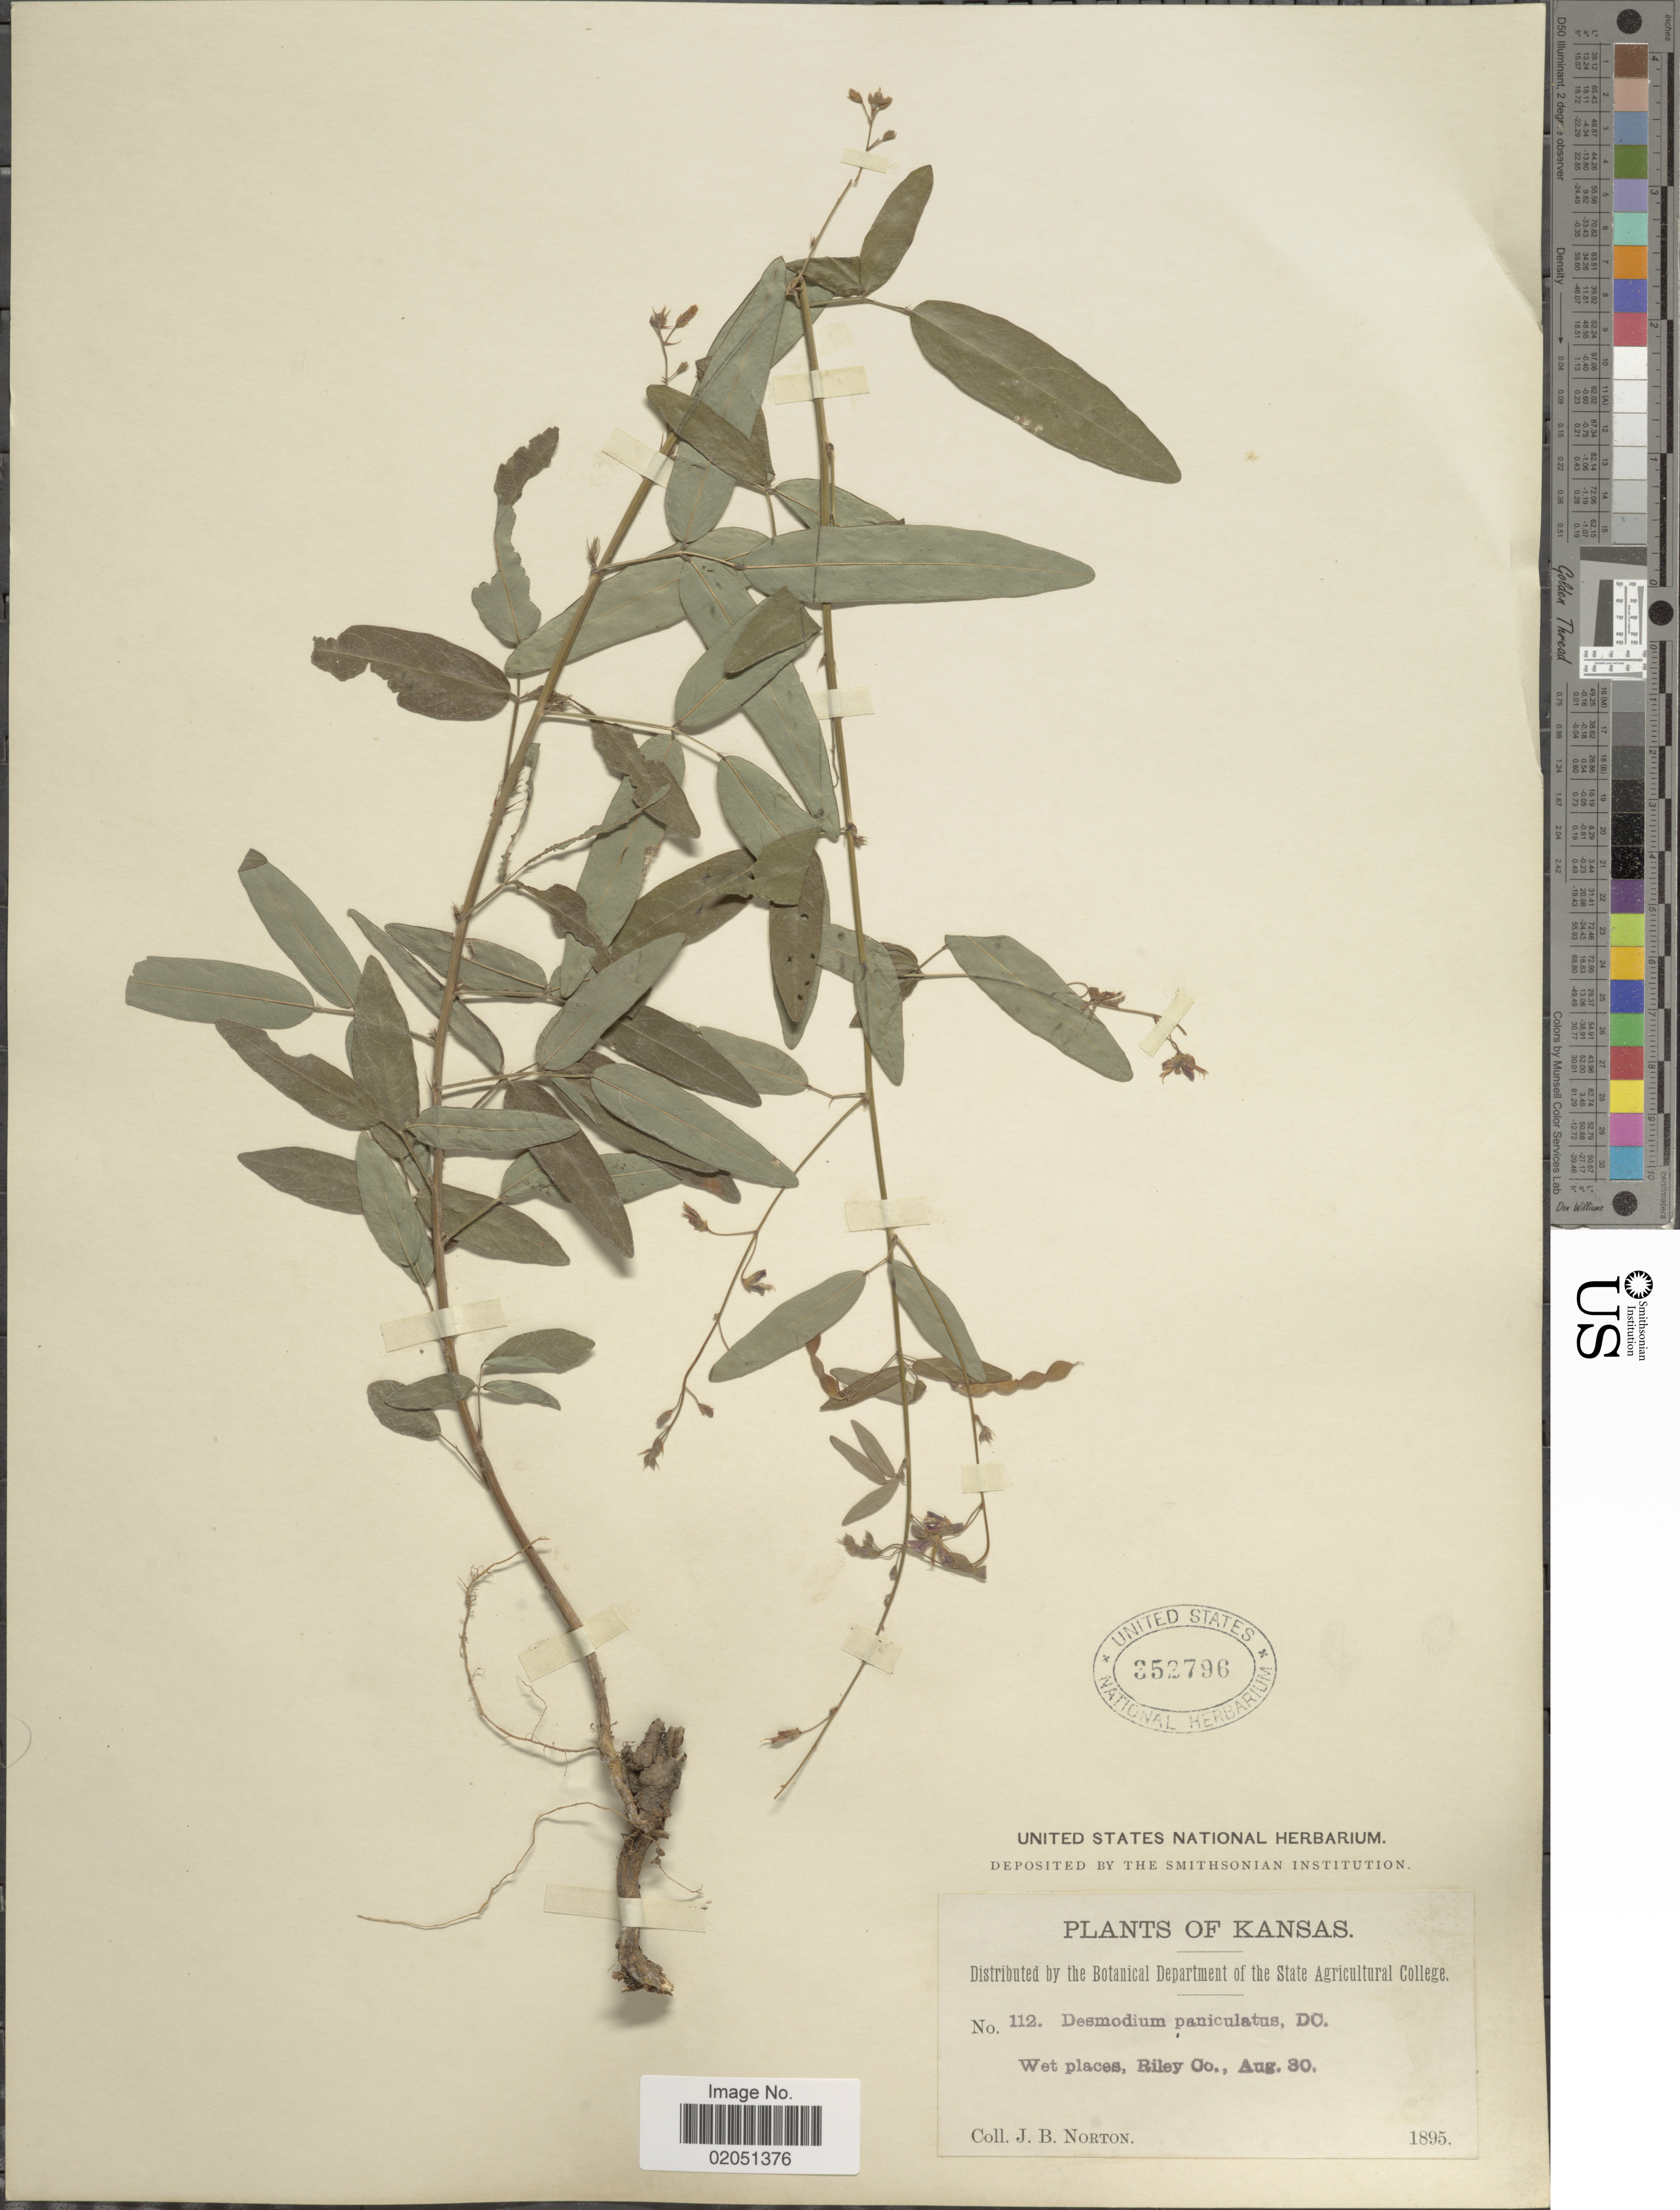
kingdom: Plantae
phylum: Tracheophyta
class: Magnoliopsida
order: Fabales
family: Fabaceae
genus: Desmodium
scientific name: Desmodium paniculatum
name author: (L.) DC.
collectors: J. B. Norton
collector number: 112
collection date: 1895-08-30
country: United States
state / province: Kansas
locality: Riley Co.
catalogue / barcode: US 352796